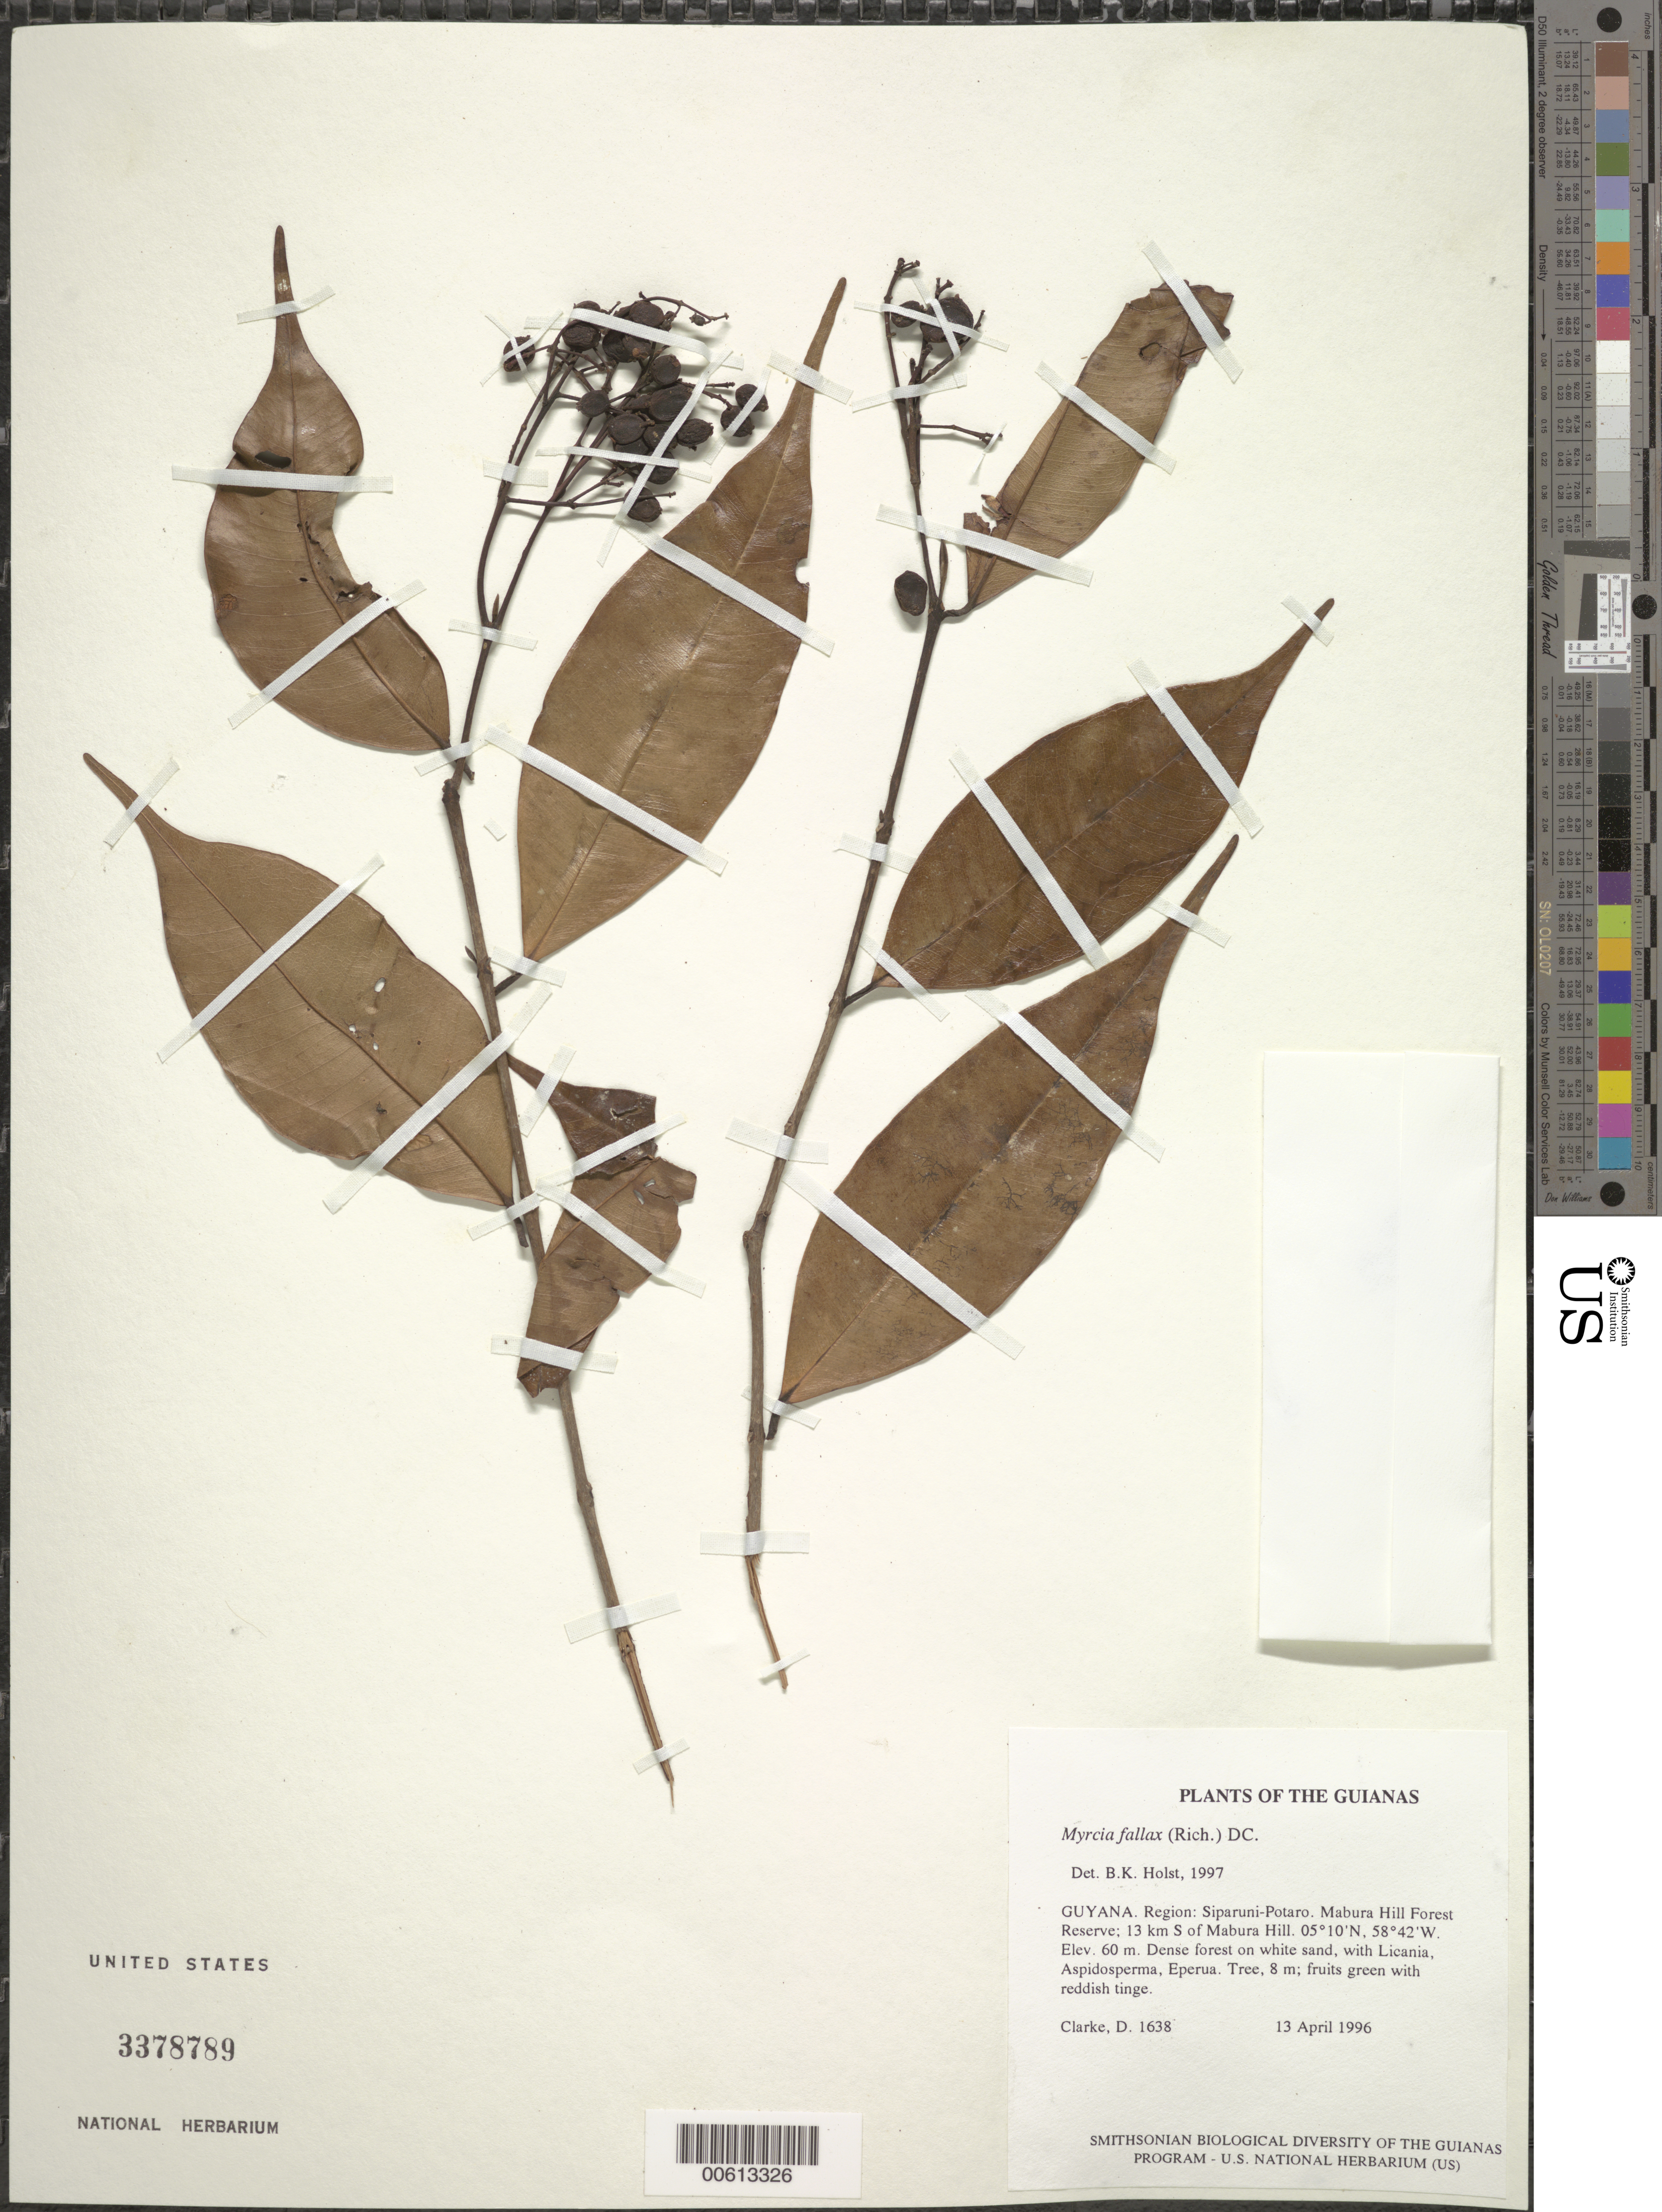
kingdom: Plantae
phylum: Tracheophyta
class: Magnoliopsida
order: Myrtales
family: Myrtaceae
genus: Myrcia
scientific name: Myrcia fallax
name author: (Rich.) DC.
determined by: Holst, Bruce K.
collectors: H. D. Clarke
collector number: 1638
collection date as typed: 14 April 1996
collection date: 1996-04-14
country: Guyana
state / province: Potaro-Siparuni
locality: Mabura Hill Forest Reserve; 13 km S of Mabura Hill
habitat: Dense forest on white sand, with Licania, Aspidosperma, Eperua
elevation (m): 60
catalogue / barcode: US 3378789